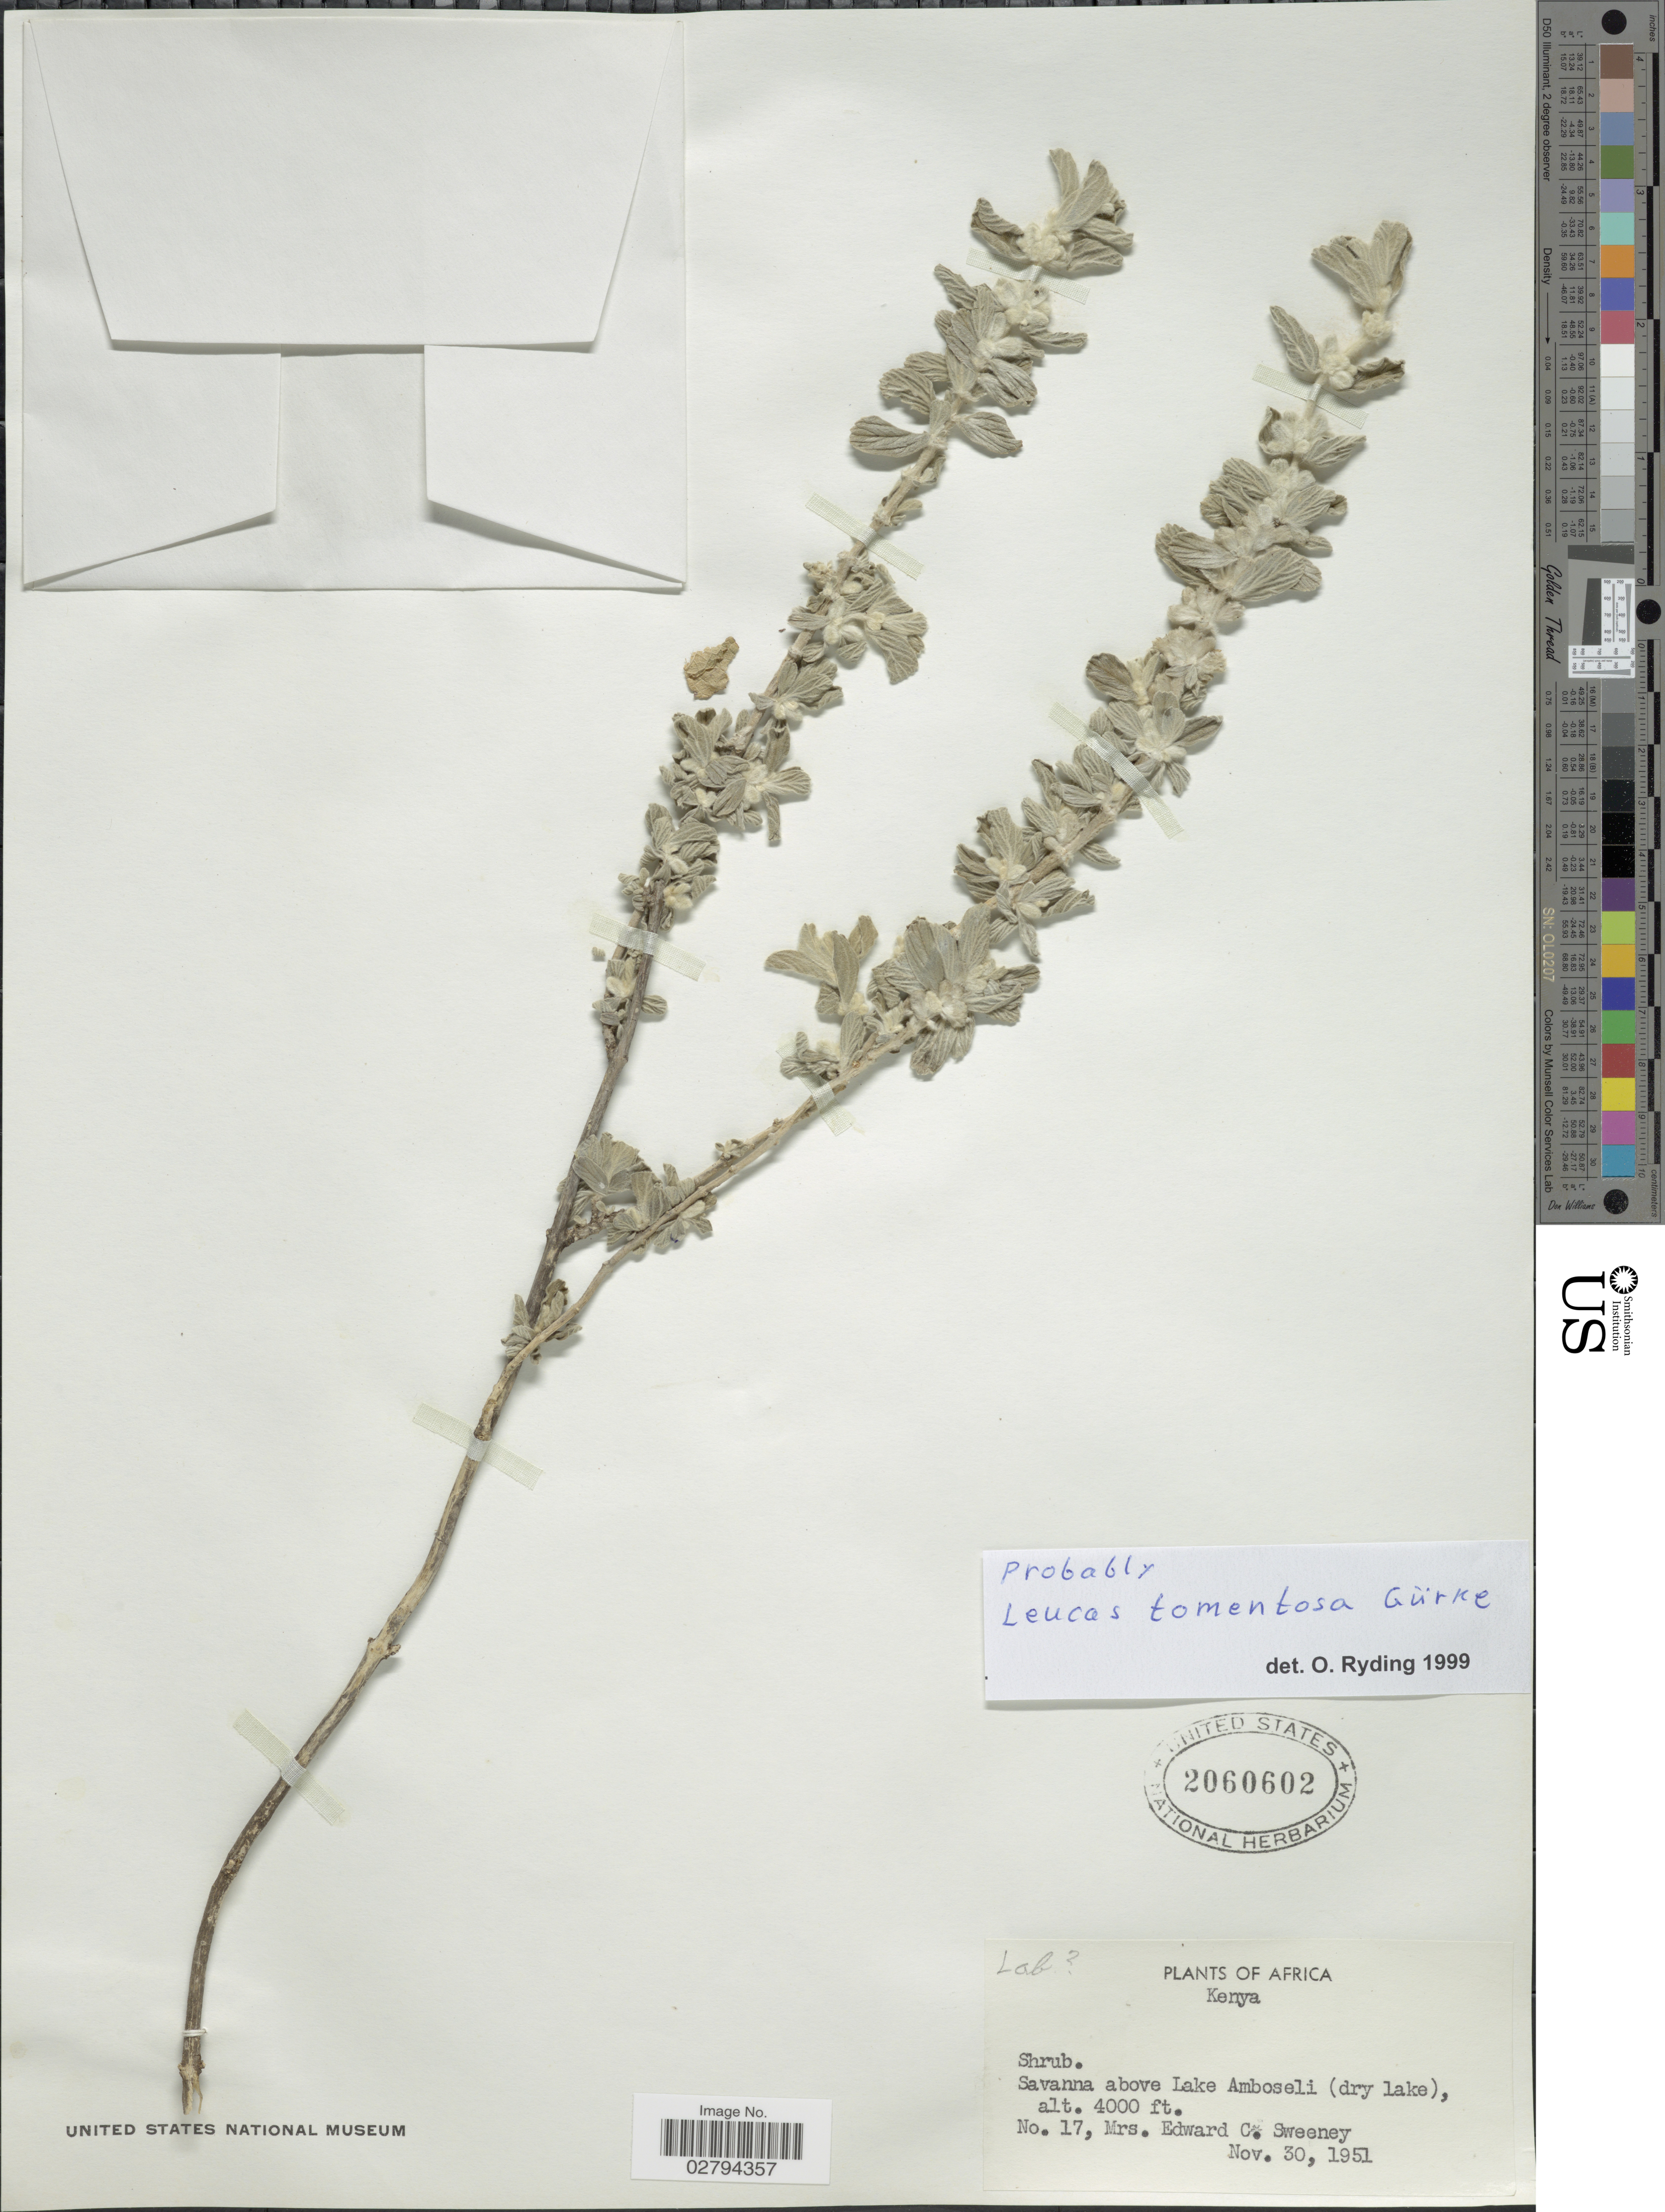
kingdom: Plantae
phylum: Tracheophyta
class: Magnoliopsida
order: Lamiales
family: Lamiaceae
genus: Leucas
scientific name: Leucas tomentosa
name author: Gürke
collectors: E. Sweeney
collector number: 17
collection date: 1951-11-30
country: Kenya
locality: Savanna above Lake Amboseli (dry lake)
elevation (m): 1219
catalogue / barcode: US 2060602